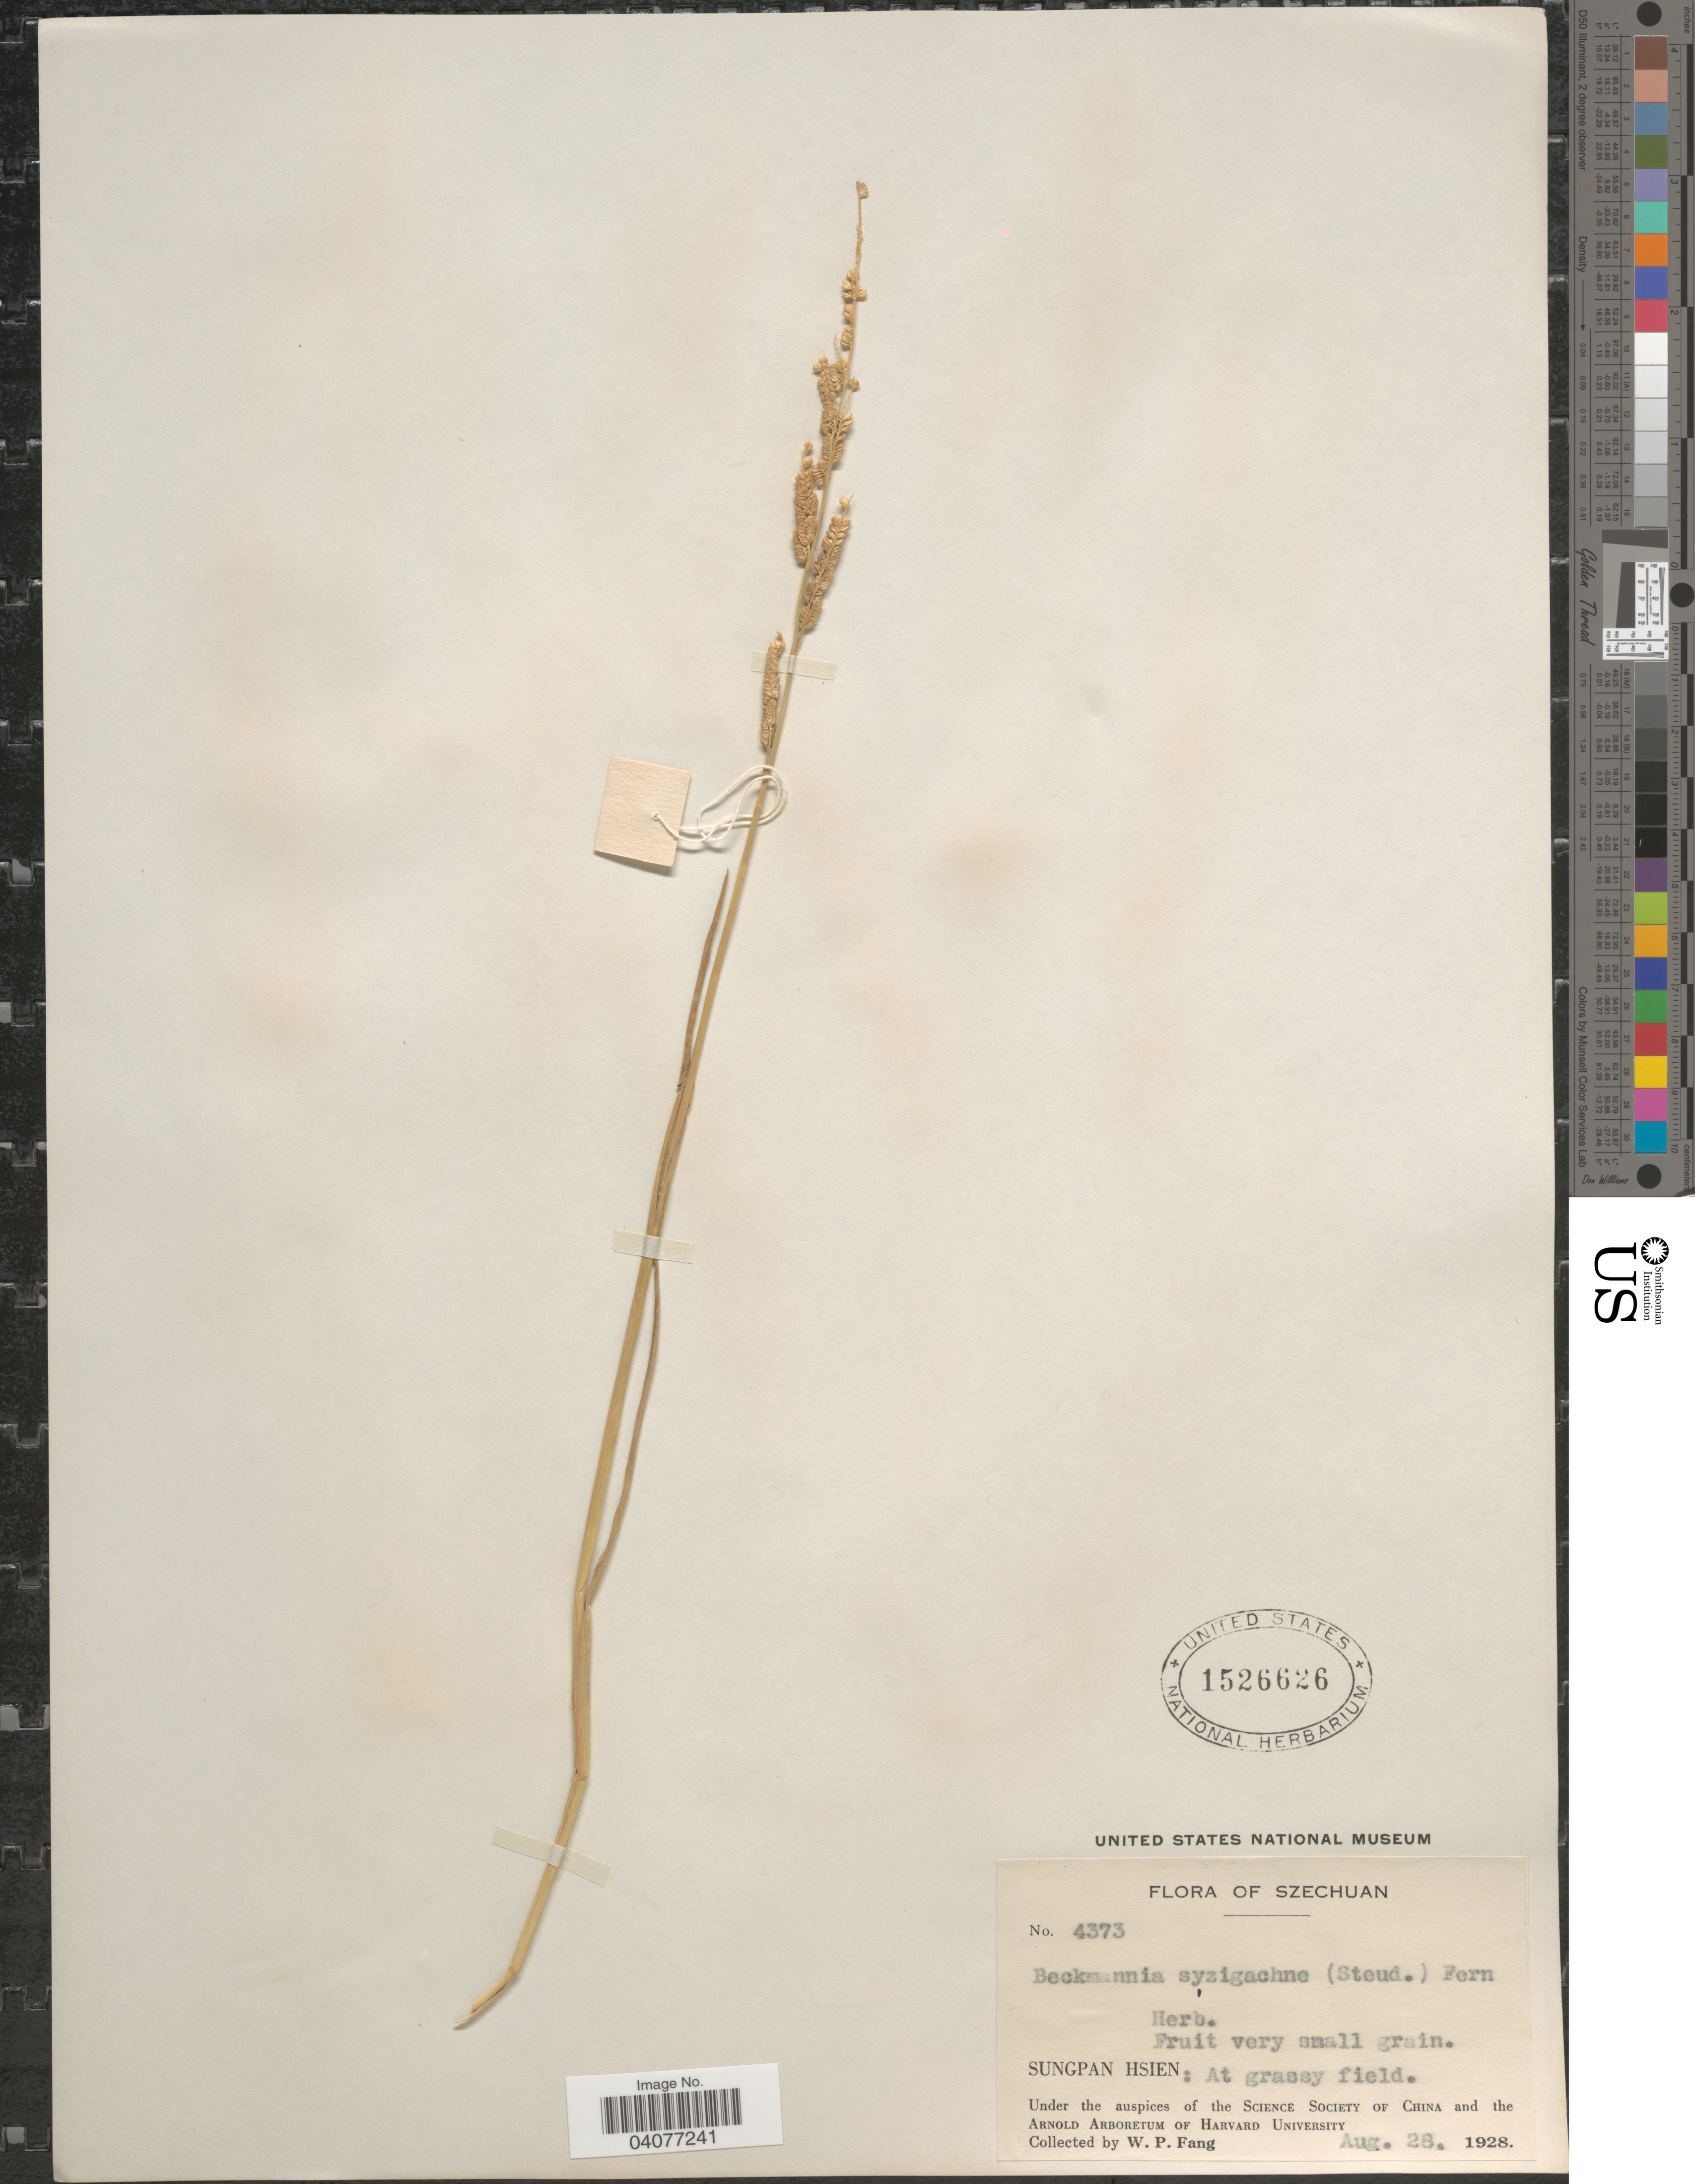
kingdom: Plantae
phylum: Tracheophyta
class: Liliopsida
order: Poales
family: Poaceae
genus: Beckmannia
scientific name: Beckmannia syzigachne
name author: (Steud.) Fernald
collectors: W. P. Fang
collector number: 4373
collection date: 1928-08-28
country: China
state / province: Sichuan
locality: Szechuan. Sungpan Hsien: At grassy field.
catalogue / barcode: US 1526626